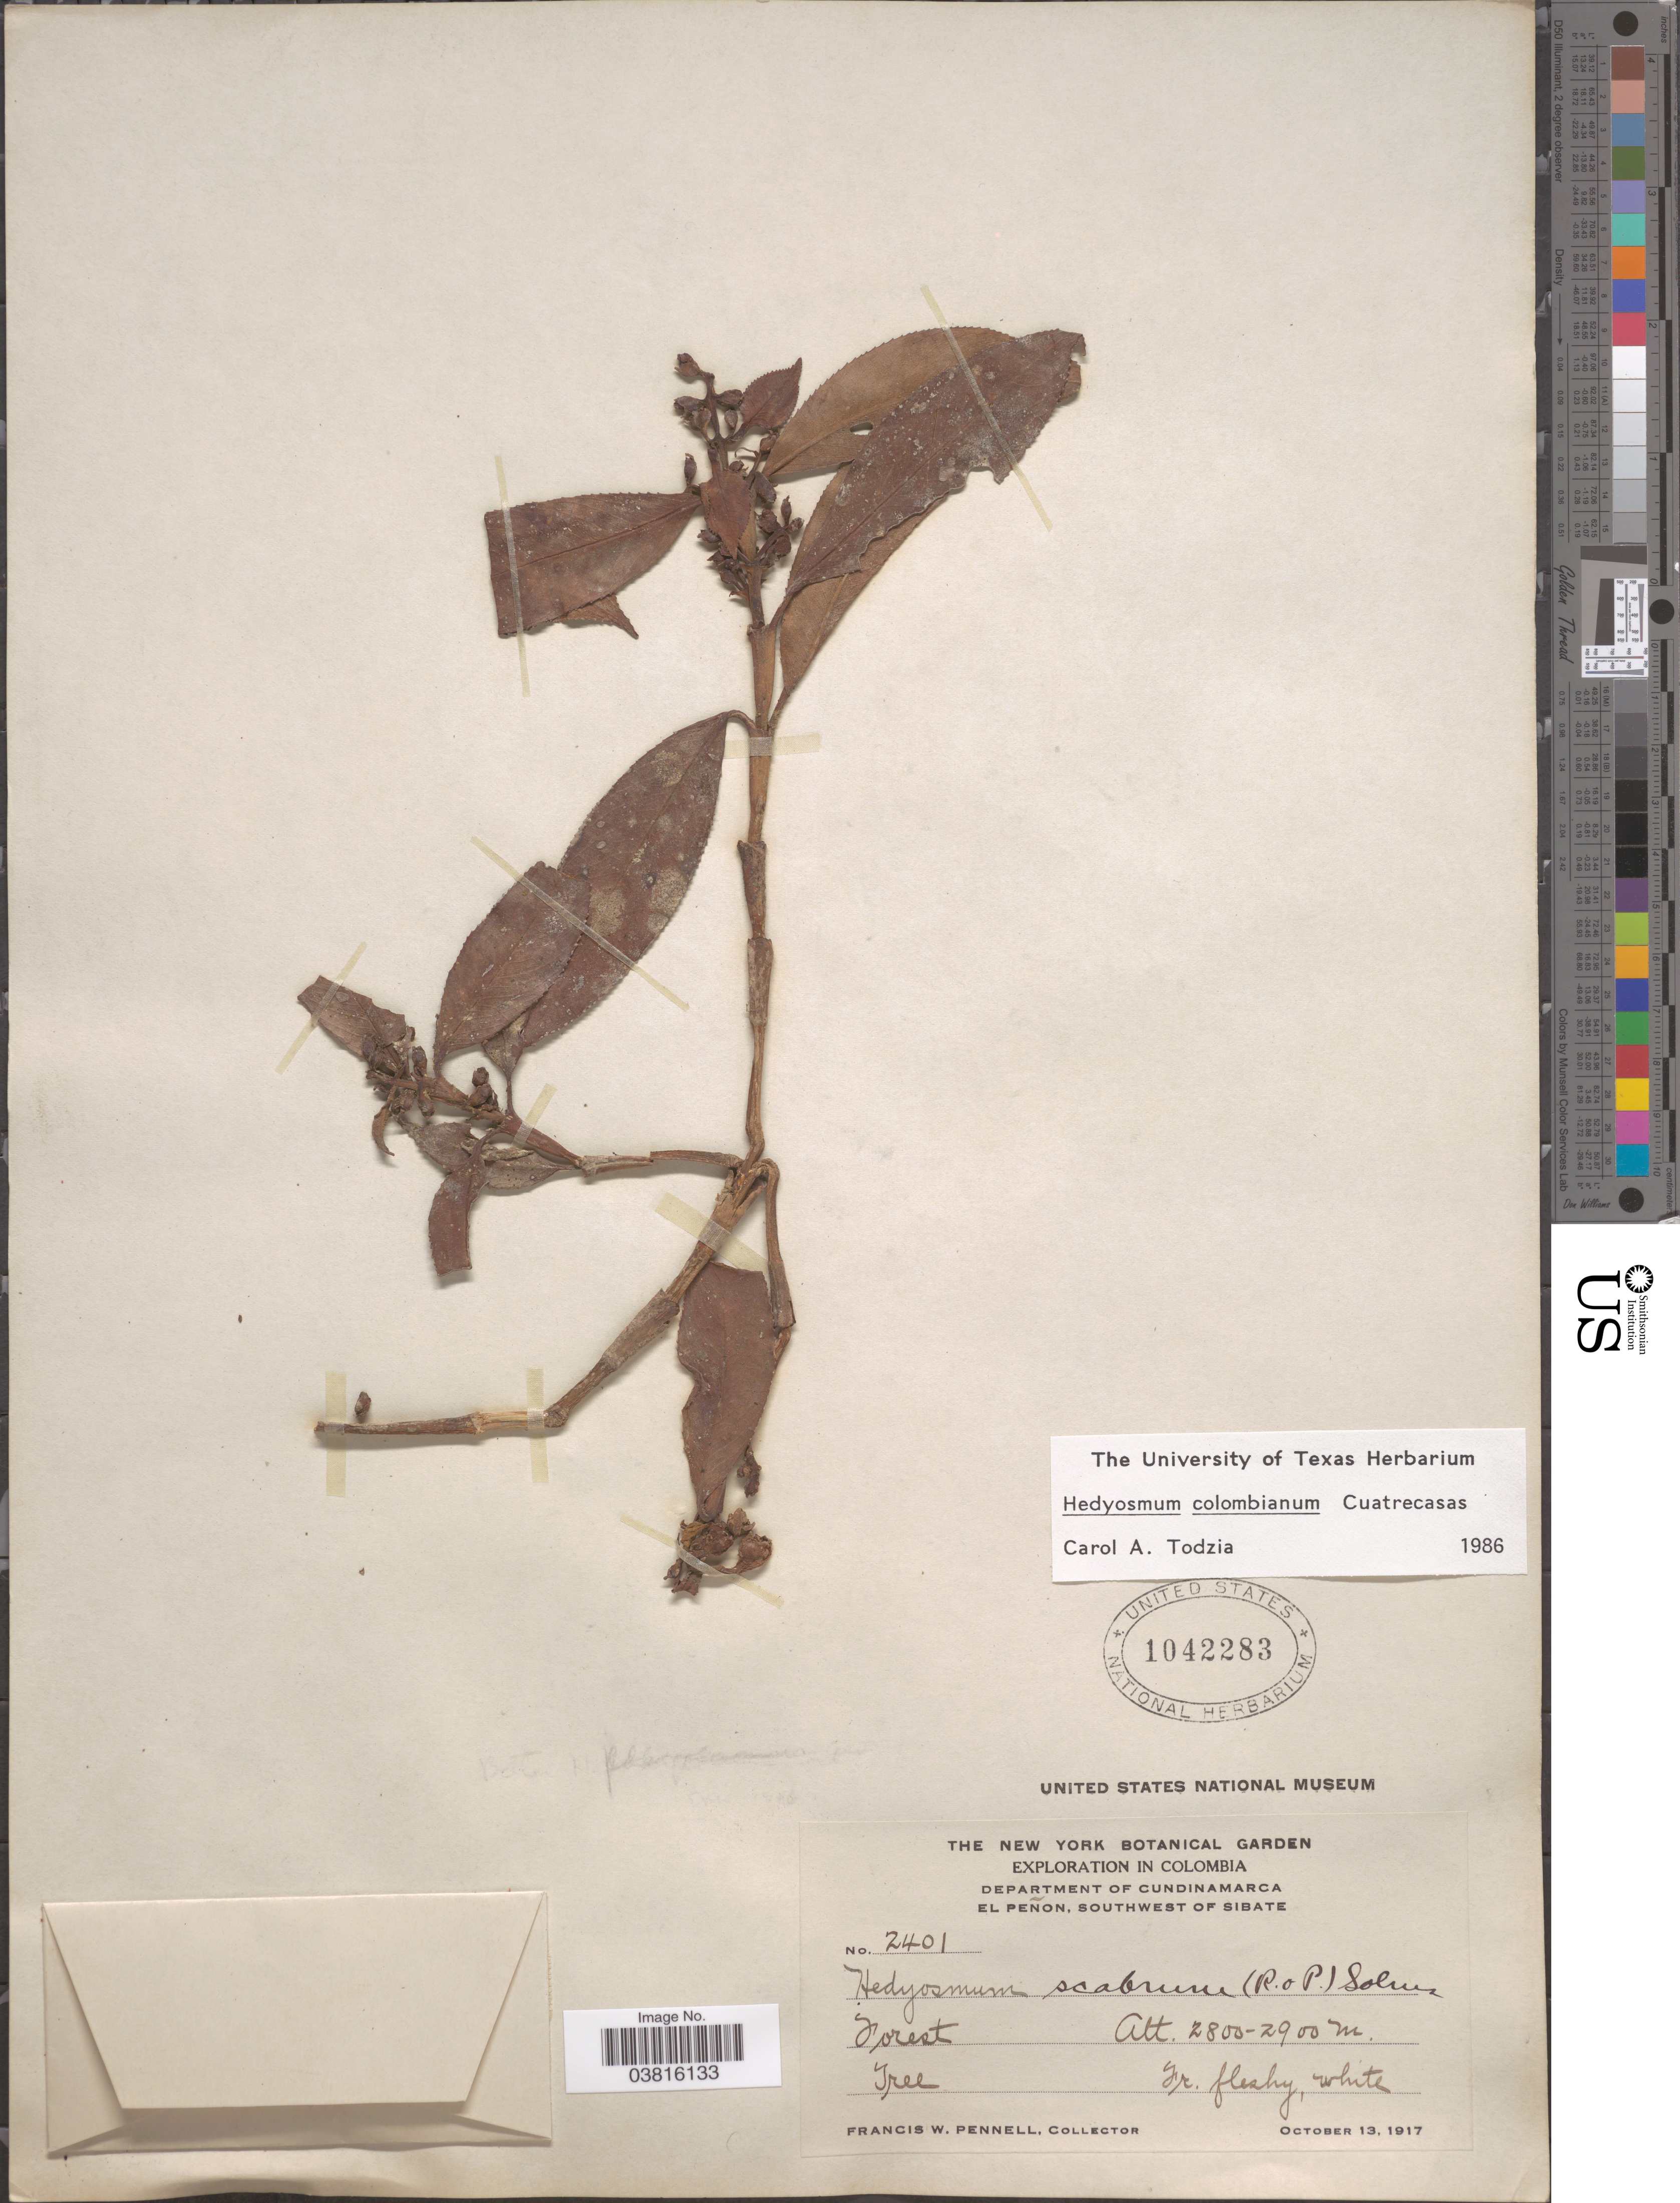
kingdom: Plantae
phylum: Tracheophyta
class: Magnoliopsida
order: Chloranthales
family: Chloranthaceae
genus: Hedyosmum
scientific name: Hedyosmum colombianum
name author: Cuatrec.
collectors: F. W. Pennell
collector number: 2401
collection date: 1917-10-13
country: Colombia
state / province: Cundinamarca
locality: Department of Cundinamarca. El Peñon, southwest of Sibate.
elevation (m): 2800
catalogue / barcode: US 1042283